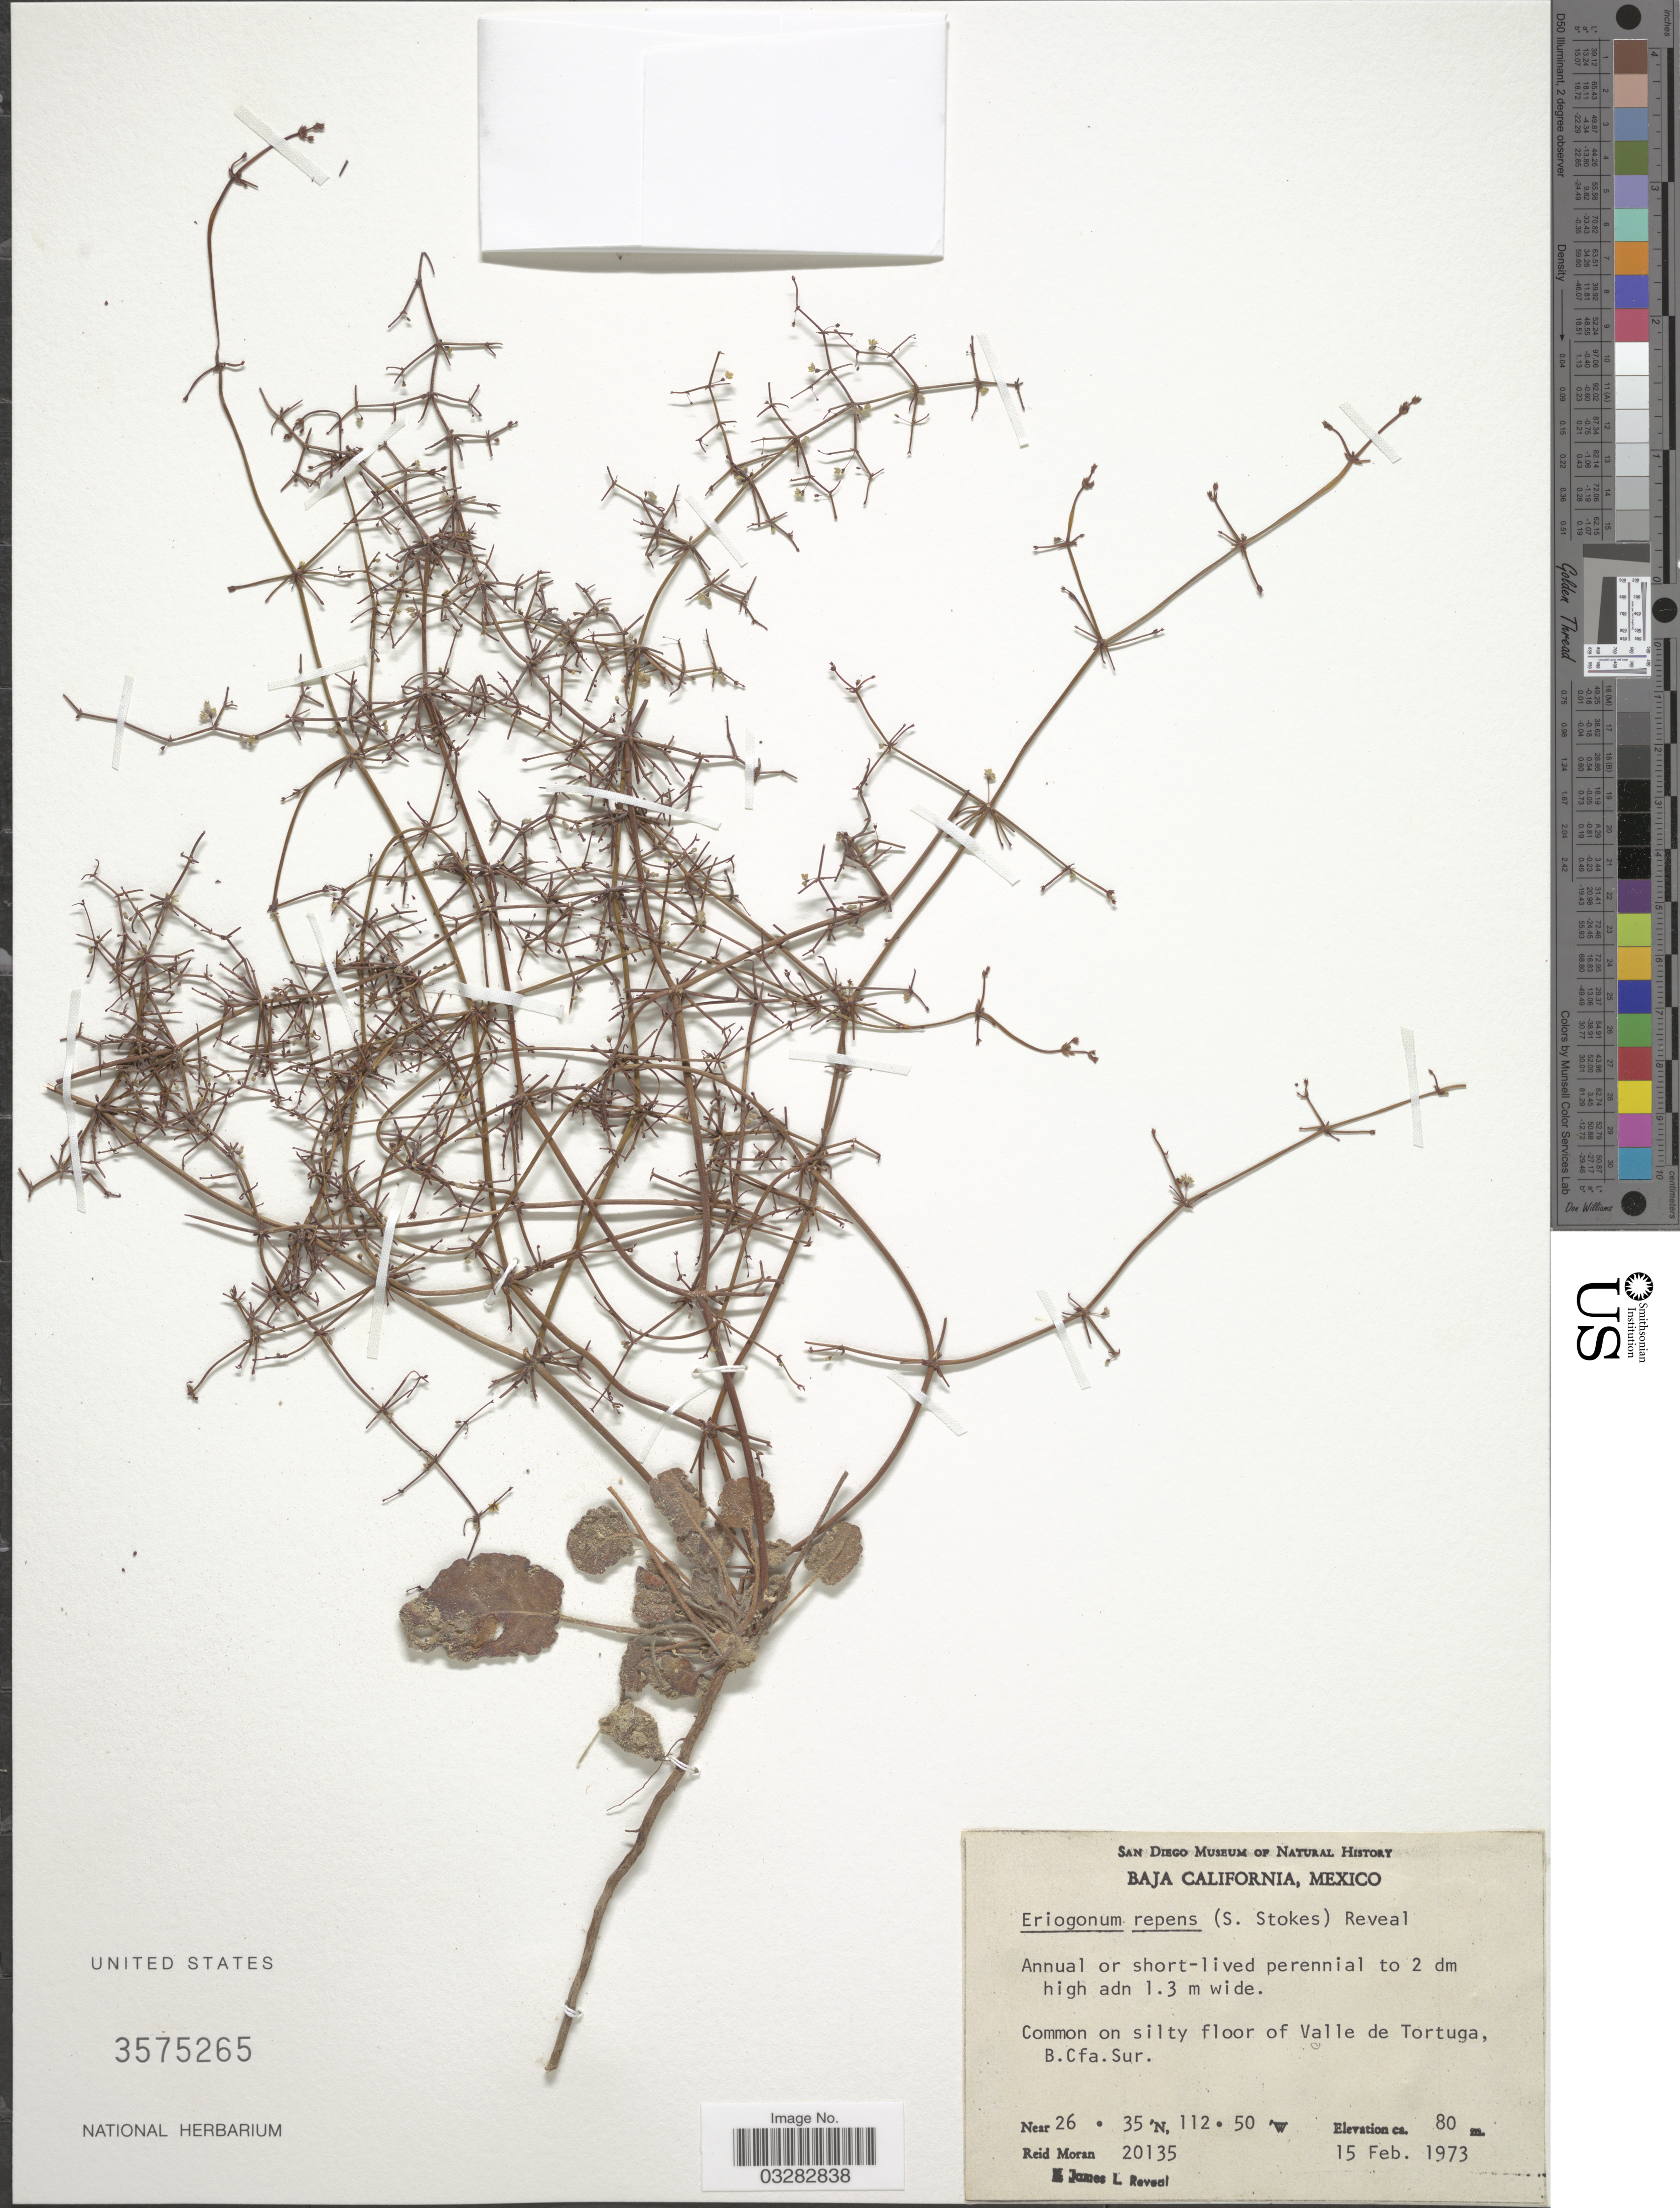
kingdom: Plantae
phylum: Tracheophyta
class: Magnoliopsida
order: Caryophyllales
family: Polygonaceae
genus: Eriogonum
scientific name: Eriogonum repens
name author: (S. Stokes) Reveal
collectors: R. V. Moran & J. L. Reveal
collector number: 20135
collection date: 1973-02-15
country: Mexico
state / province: Baja California Sur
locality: Valle de Tortuga.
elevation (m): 80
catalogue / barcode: US 3575265